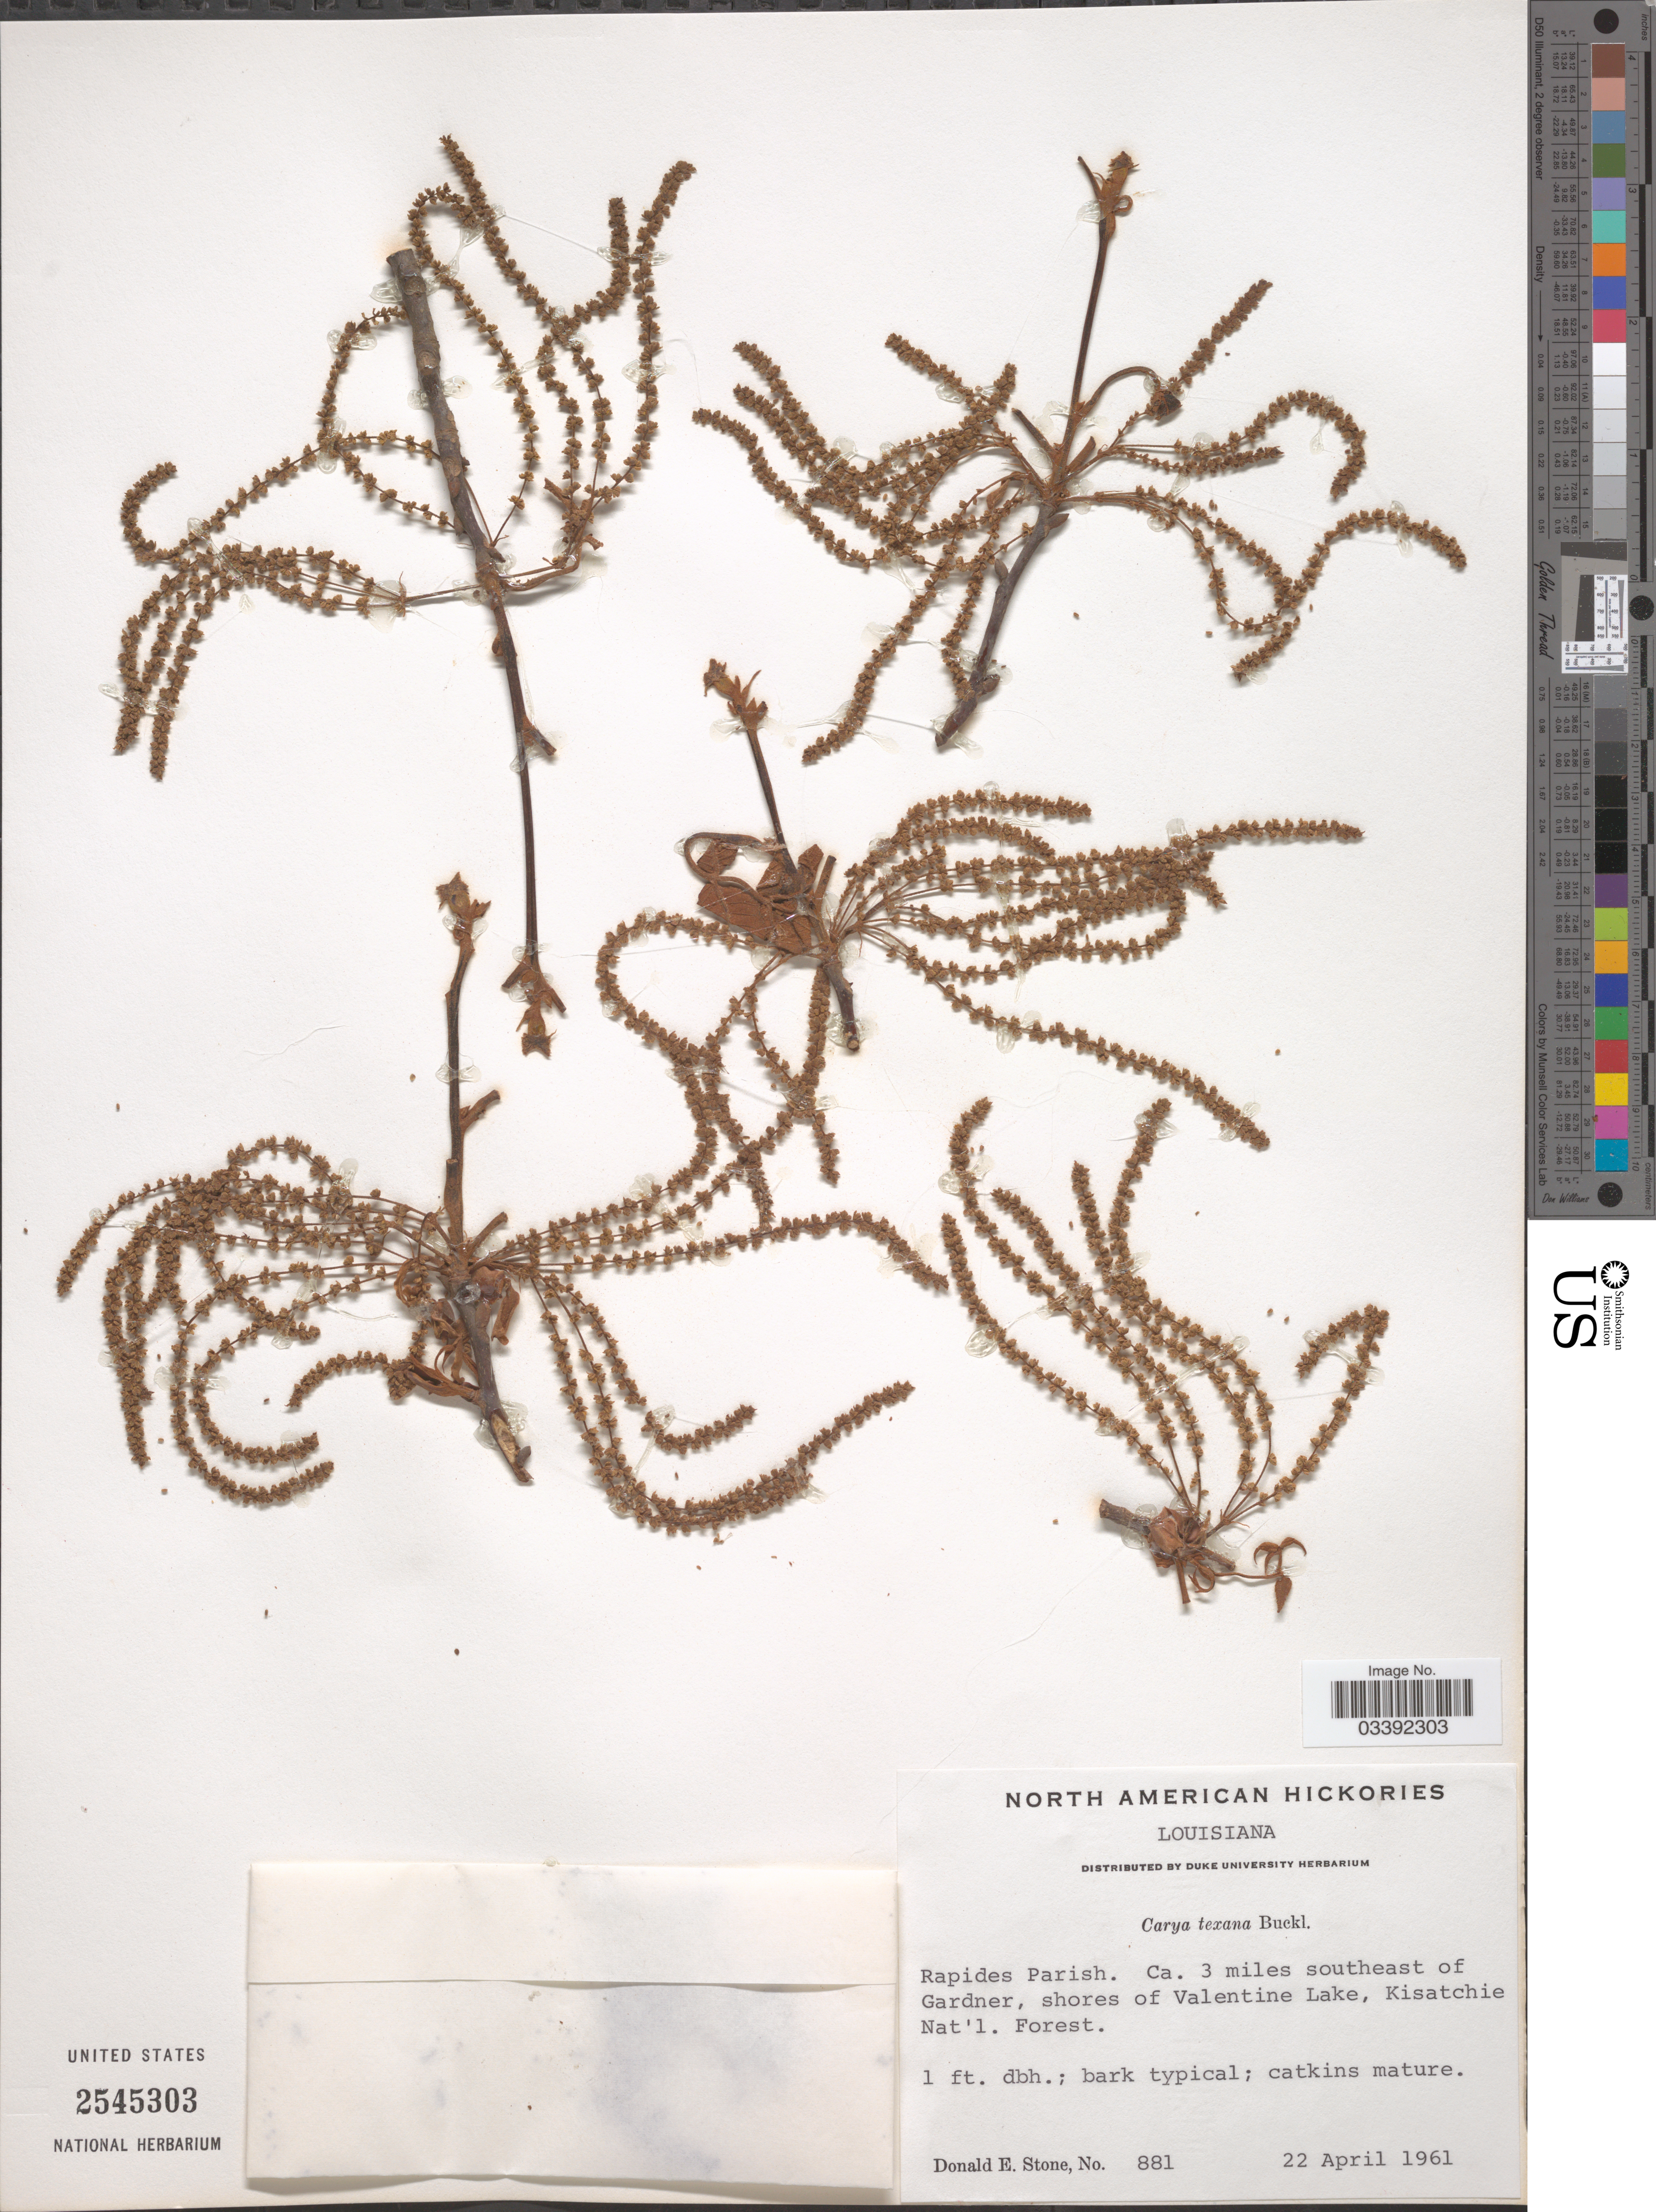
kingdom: Plantae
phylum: Tracheophyta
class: Magnoliopsida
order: Fagales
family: Juglandaceae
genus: Carya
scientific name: Carya texana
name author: Buckley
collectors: D. Stone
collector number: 881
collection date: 1961-04-22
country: United States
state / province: Louisiana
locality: Rapides Parish. Ca. 3 miles southeast of Gardner, shores of Valentine Lake, Kisatchie Nat'l. Forest.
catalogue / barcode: US 2545303